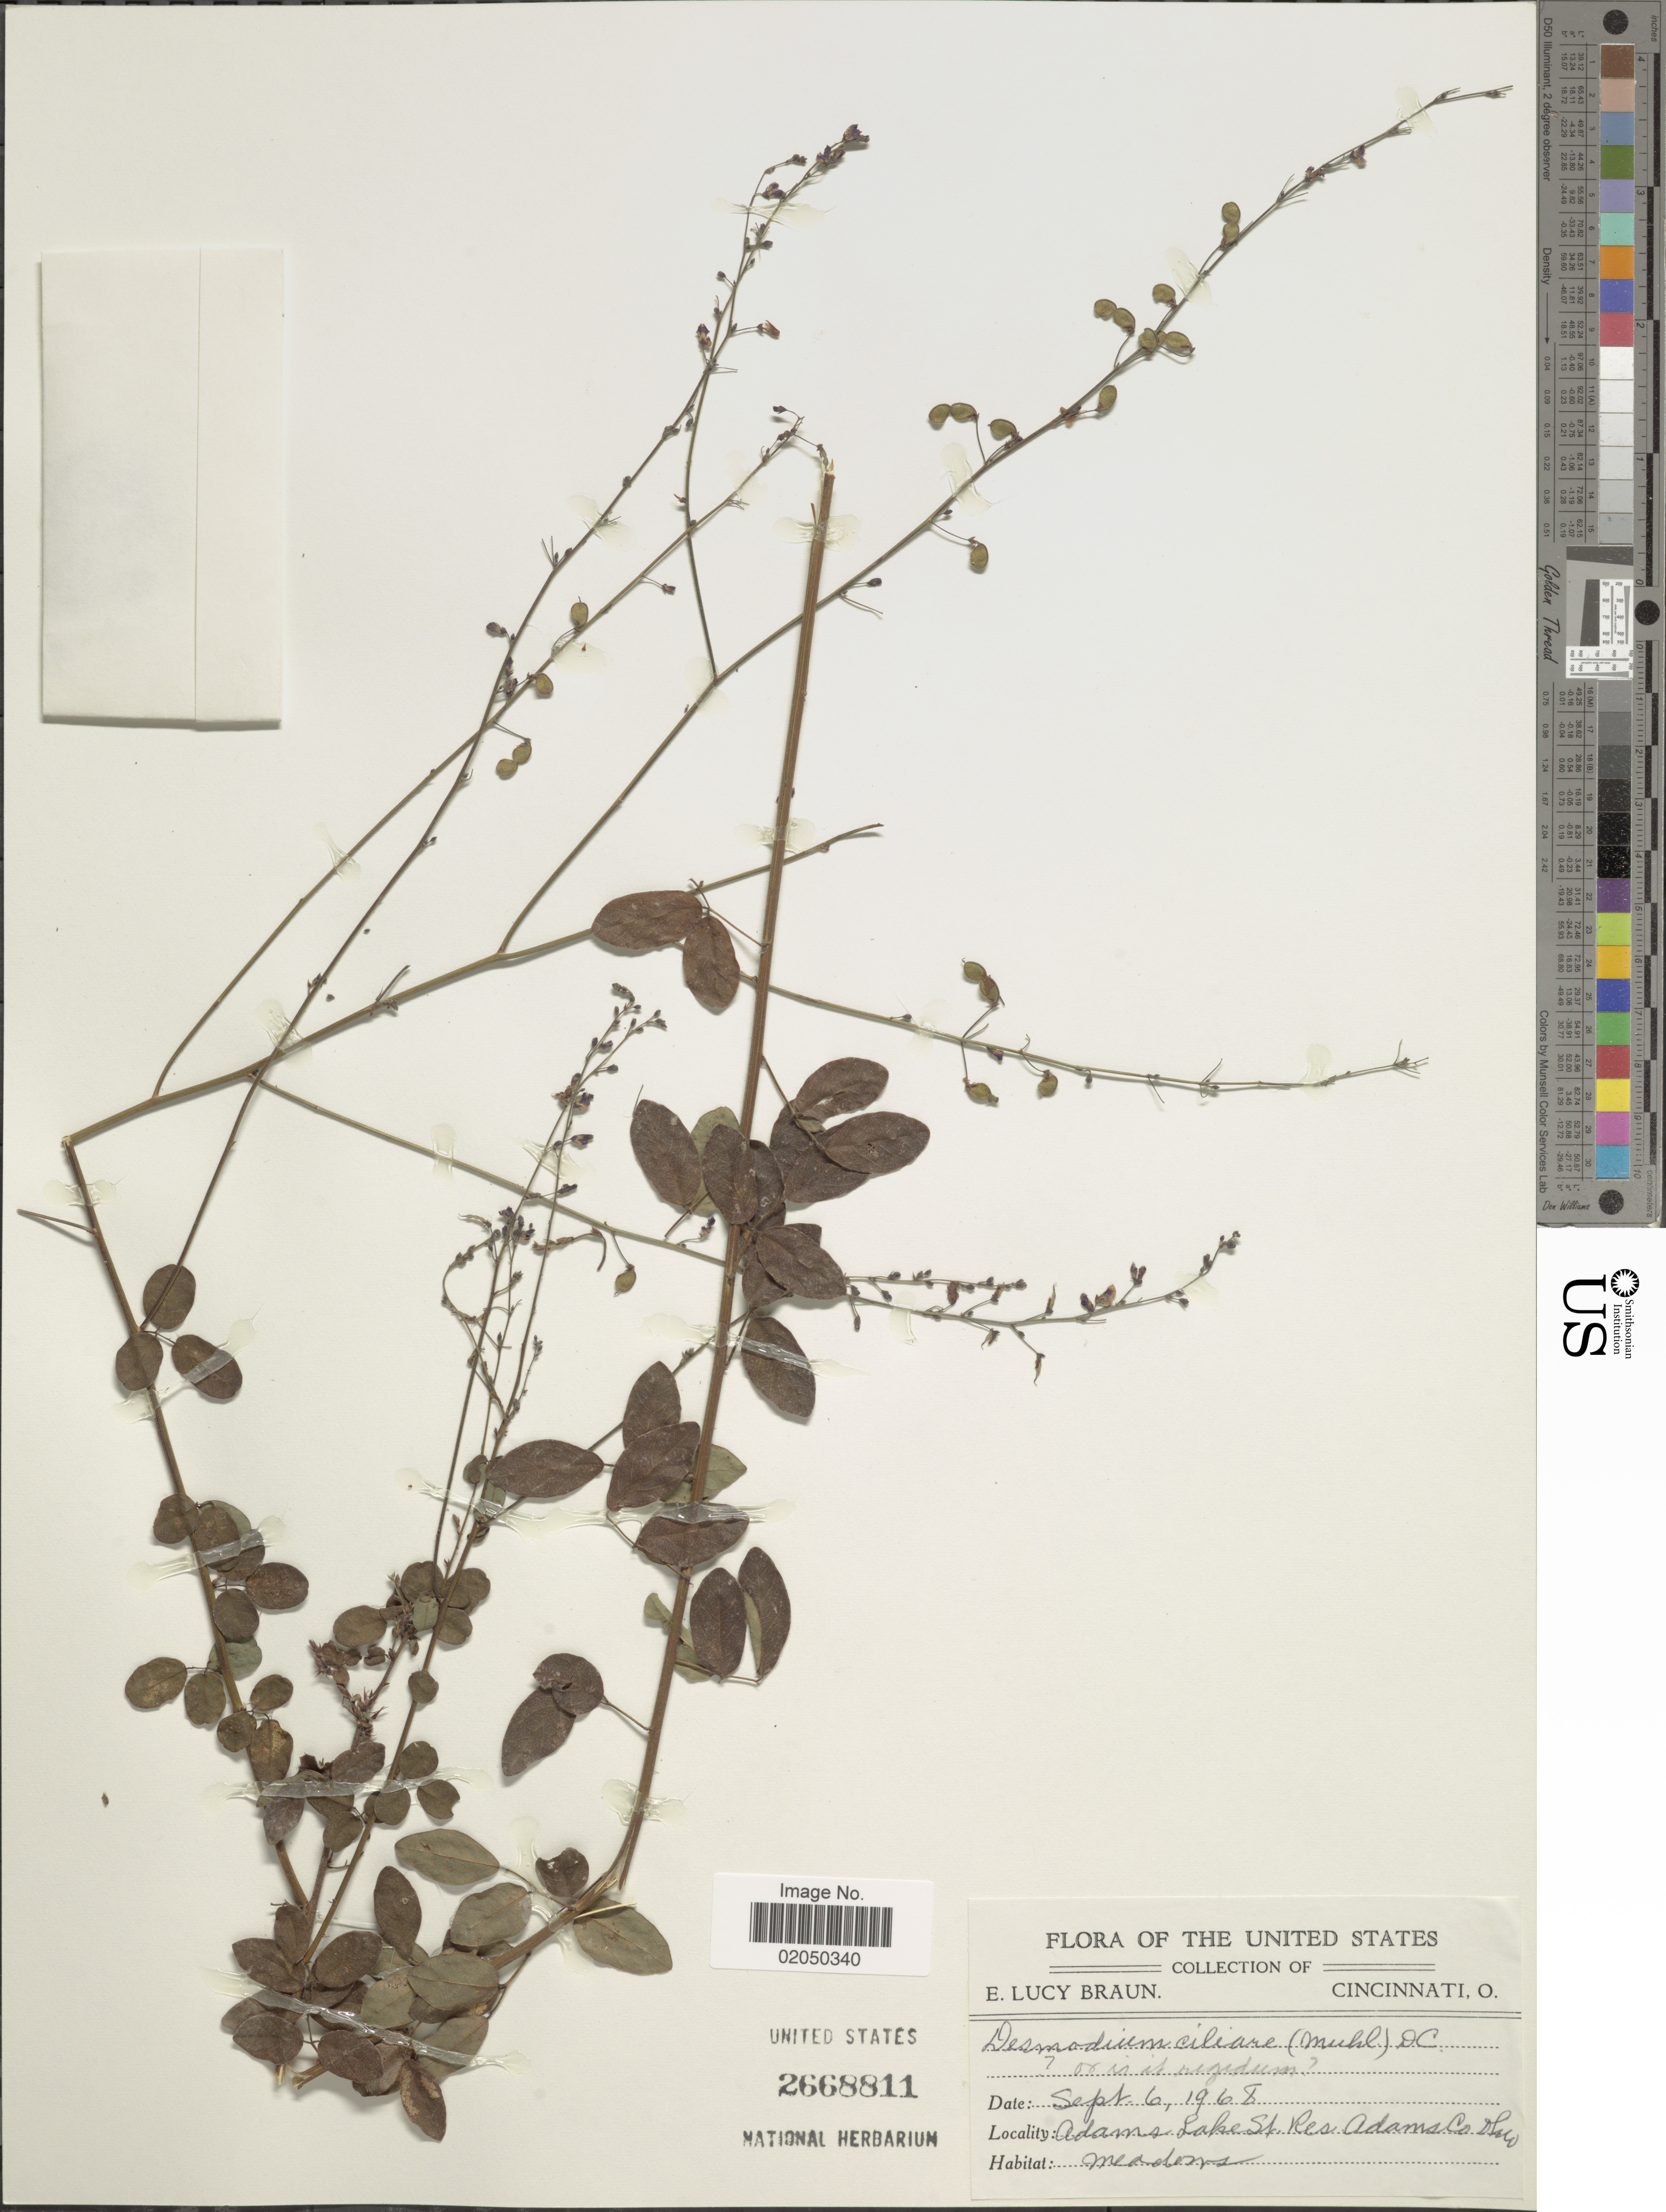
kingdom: Plantae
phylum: Tracheophyta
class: Magnoliopsida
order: Fabales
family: Fabaceae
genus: Desmodium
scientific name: Desmodium ciliare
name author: (Muhl. ex Willd.) DC.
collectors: E. L. Braun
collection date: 1968-09-06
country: United States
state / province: Ohio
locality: Adams Lake St. Res. Adams Co.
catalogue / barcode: US 2668811